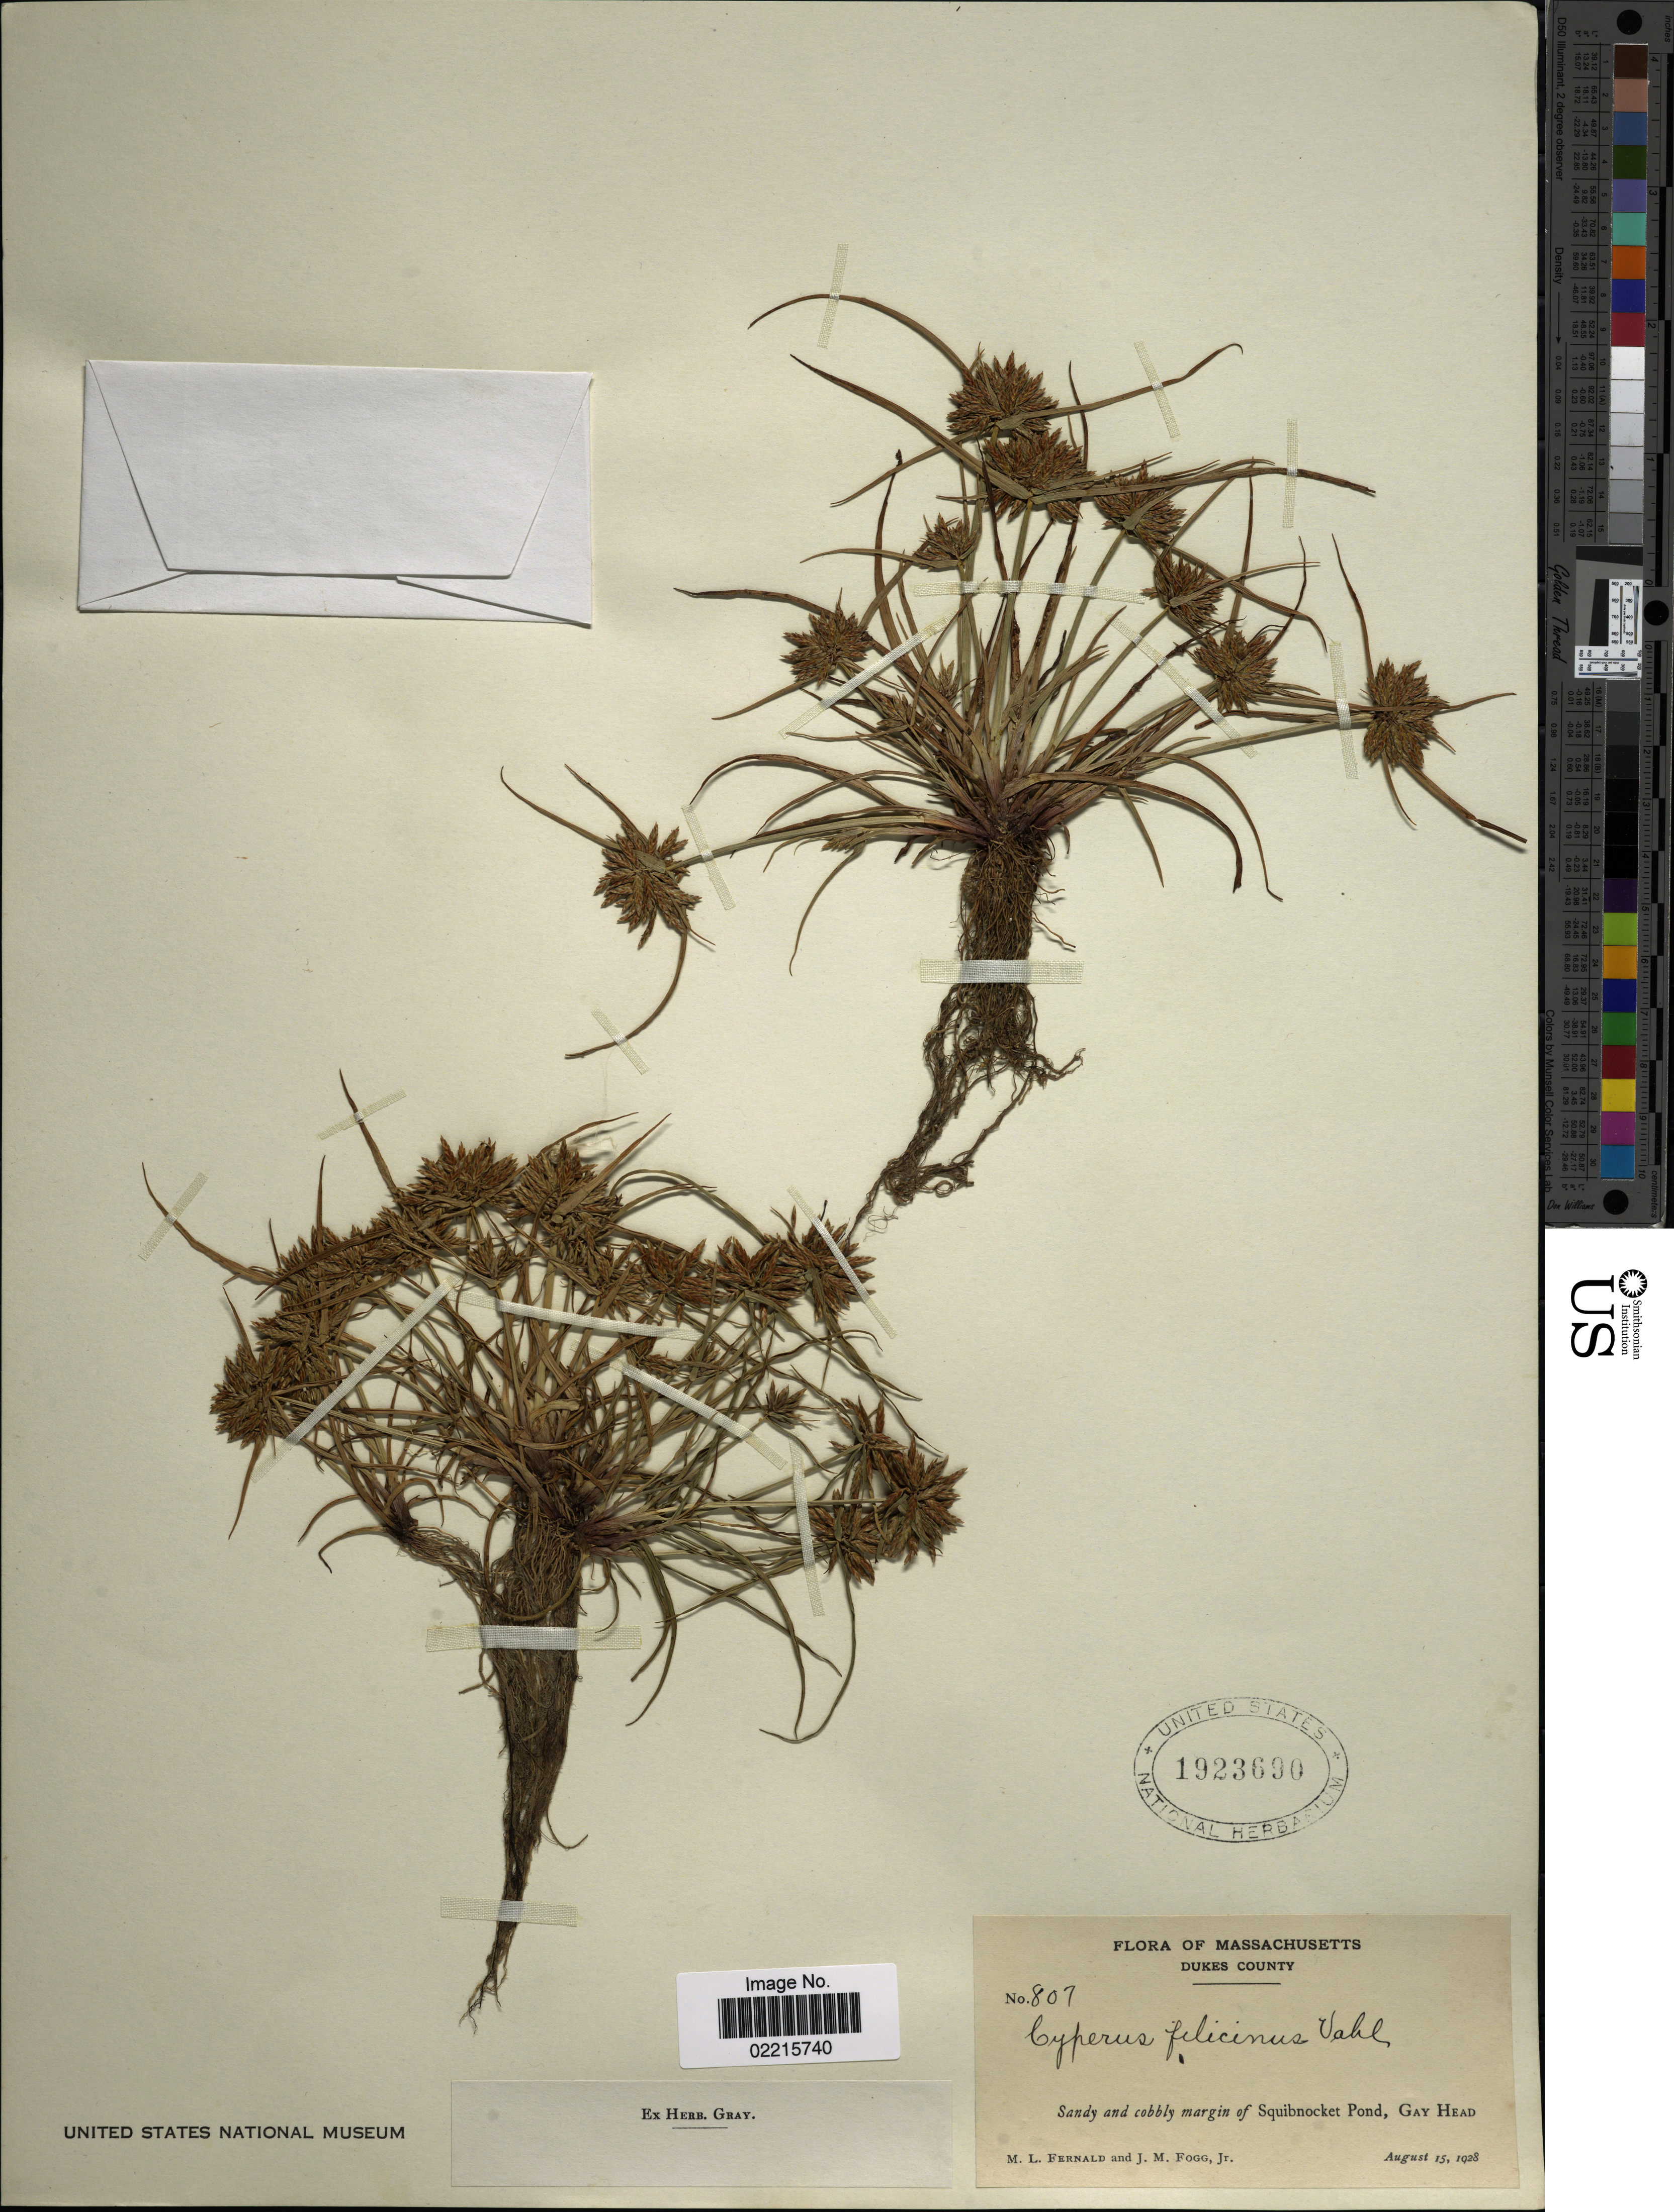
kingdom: Plantae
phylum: Tracheophyta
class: Liliopsida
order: Poales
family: Cyperaceae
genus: Cyperus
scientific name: Cyperus filicinus Vahl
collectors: M. L. Fernald & J. Fogg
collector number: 807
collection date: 1928-08-15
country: United States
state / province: Massachusetts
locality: Dukes County, margin of Squibnocket Pond, Gay Head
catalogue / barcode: US 1923690